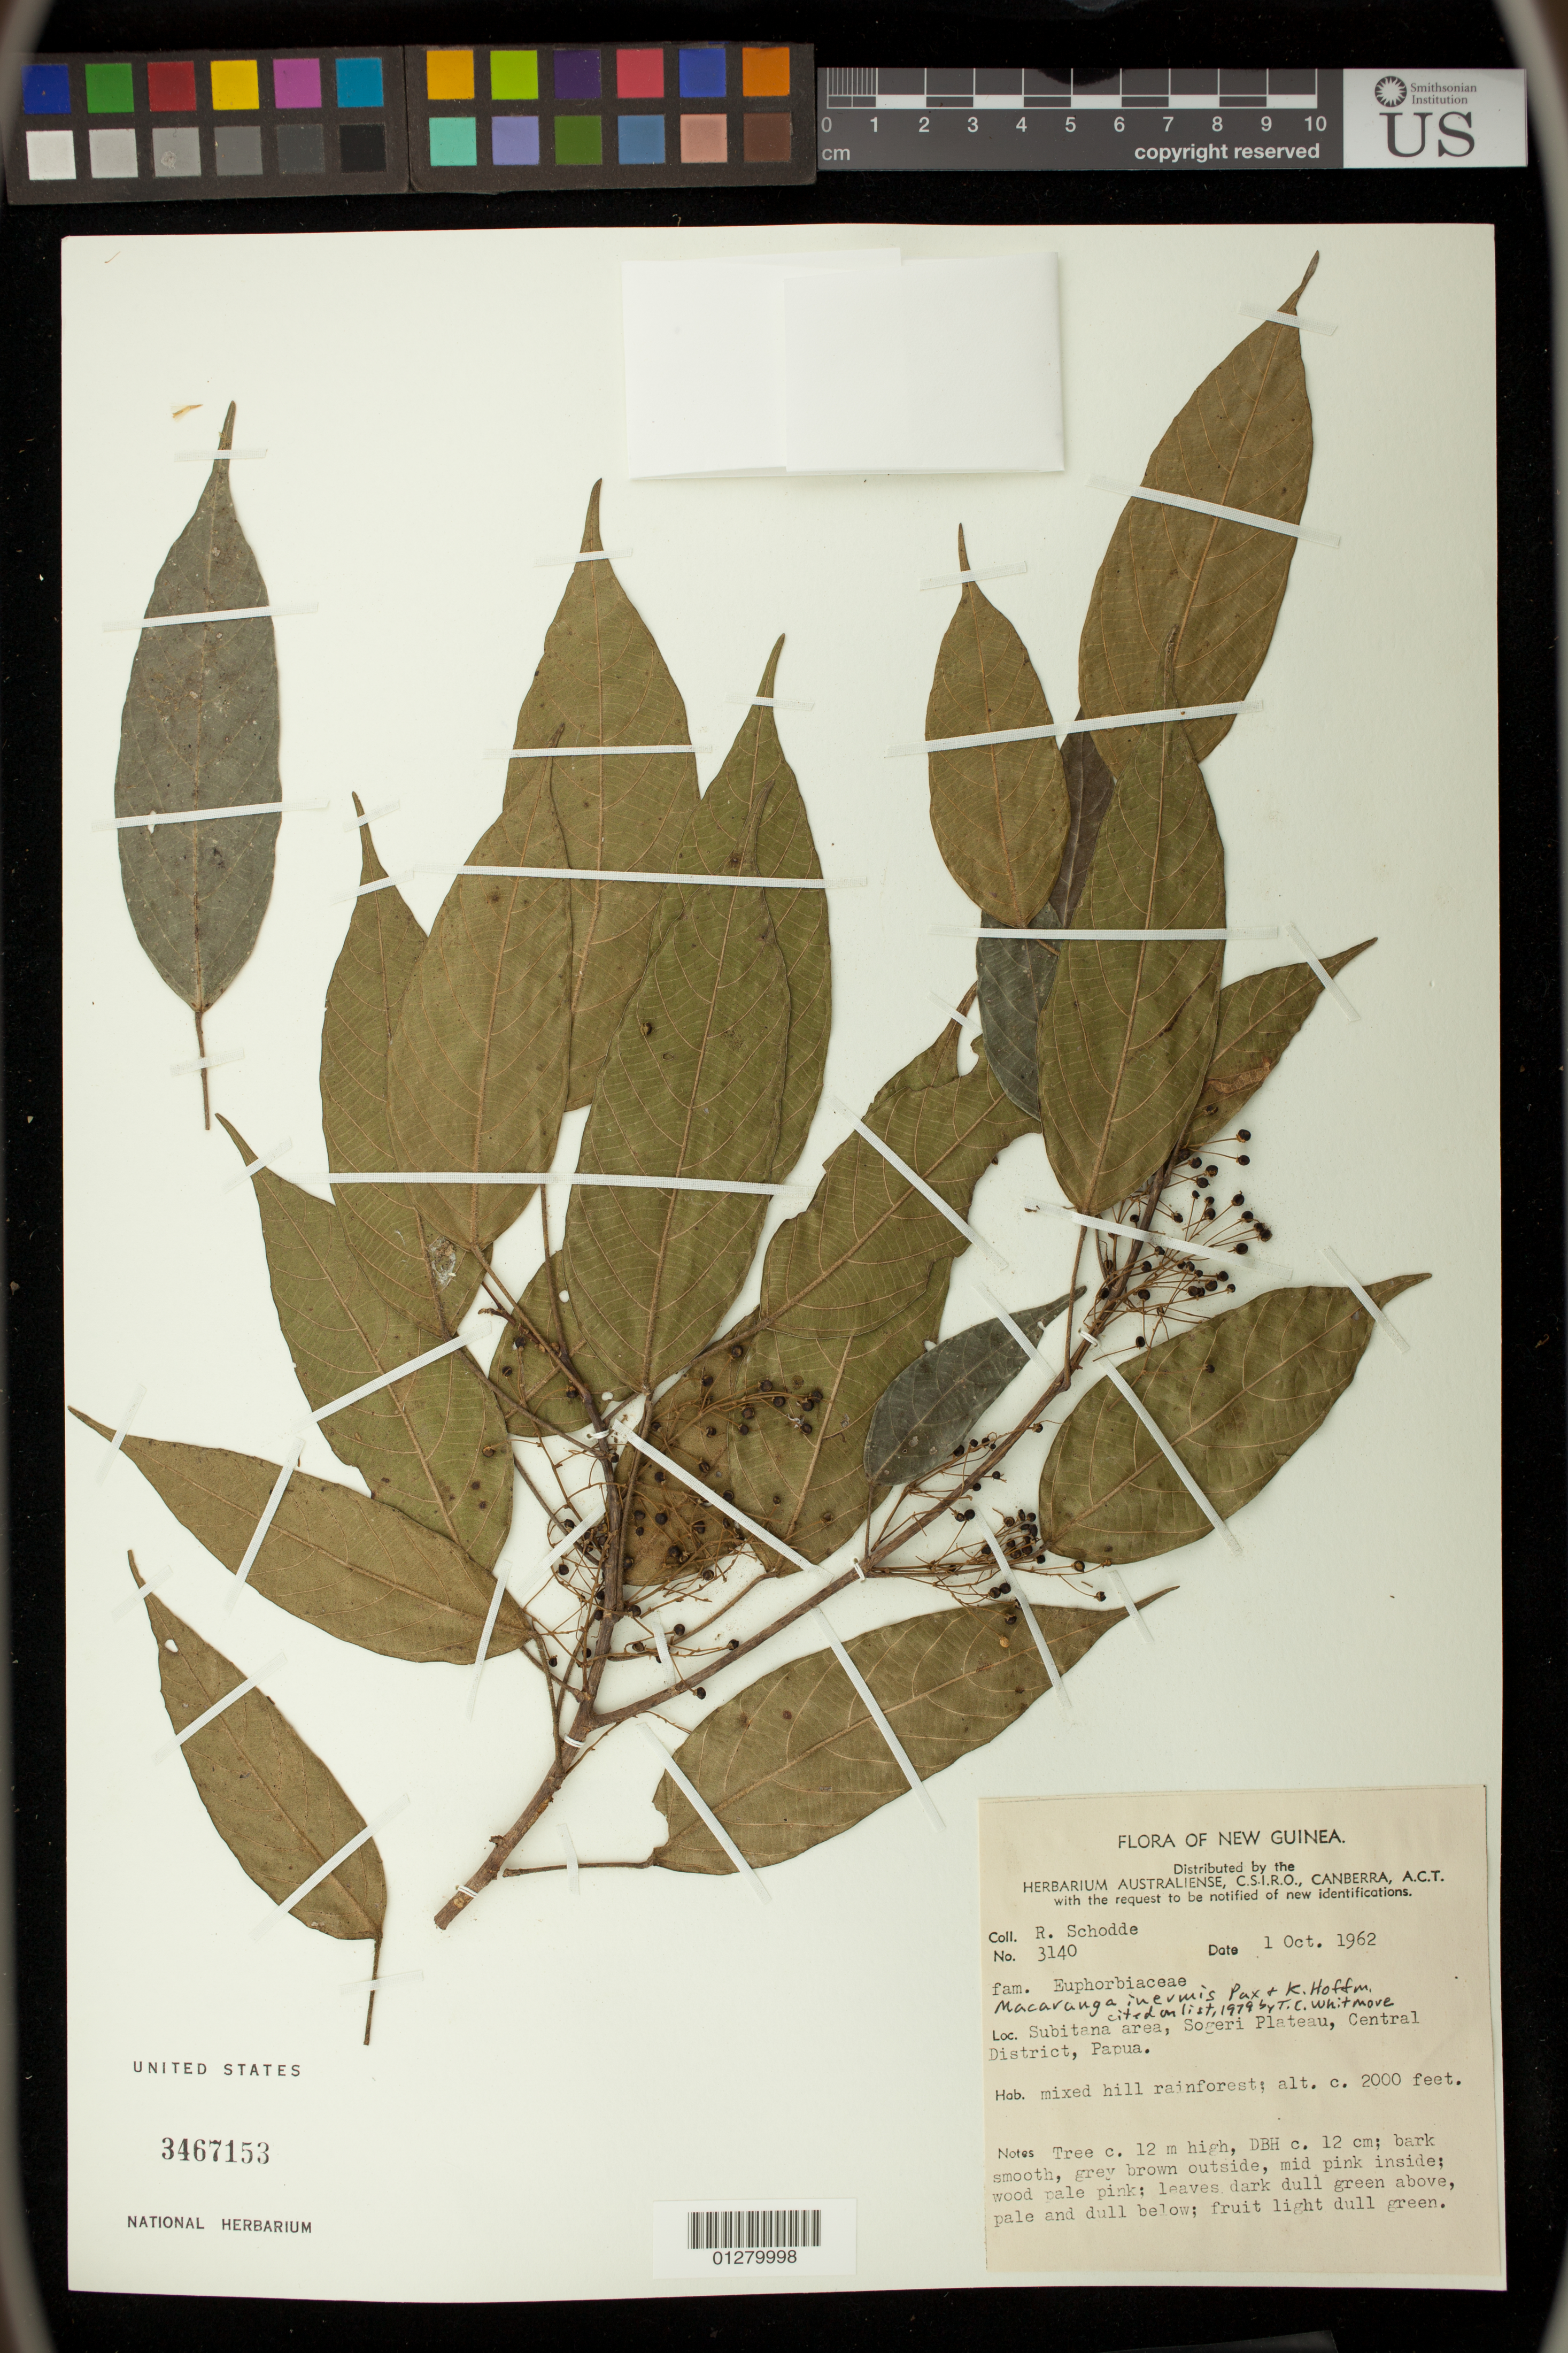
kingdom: Plantae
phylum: Tracheophyta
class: Magnoliopsida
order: Malpighiales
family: Euphorbiaceae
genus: Macaranga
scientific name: Macaranga inermis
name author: Pax & K. Hoffm.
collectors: R. Schodde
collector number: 3140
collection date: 1962-10-01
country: Papua New Guinea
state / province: Central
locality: Subitana area, Sogeri Plateau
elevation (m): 610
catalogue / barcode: US 3467153